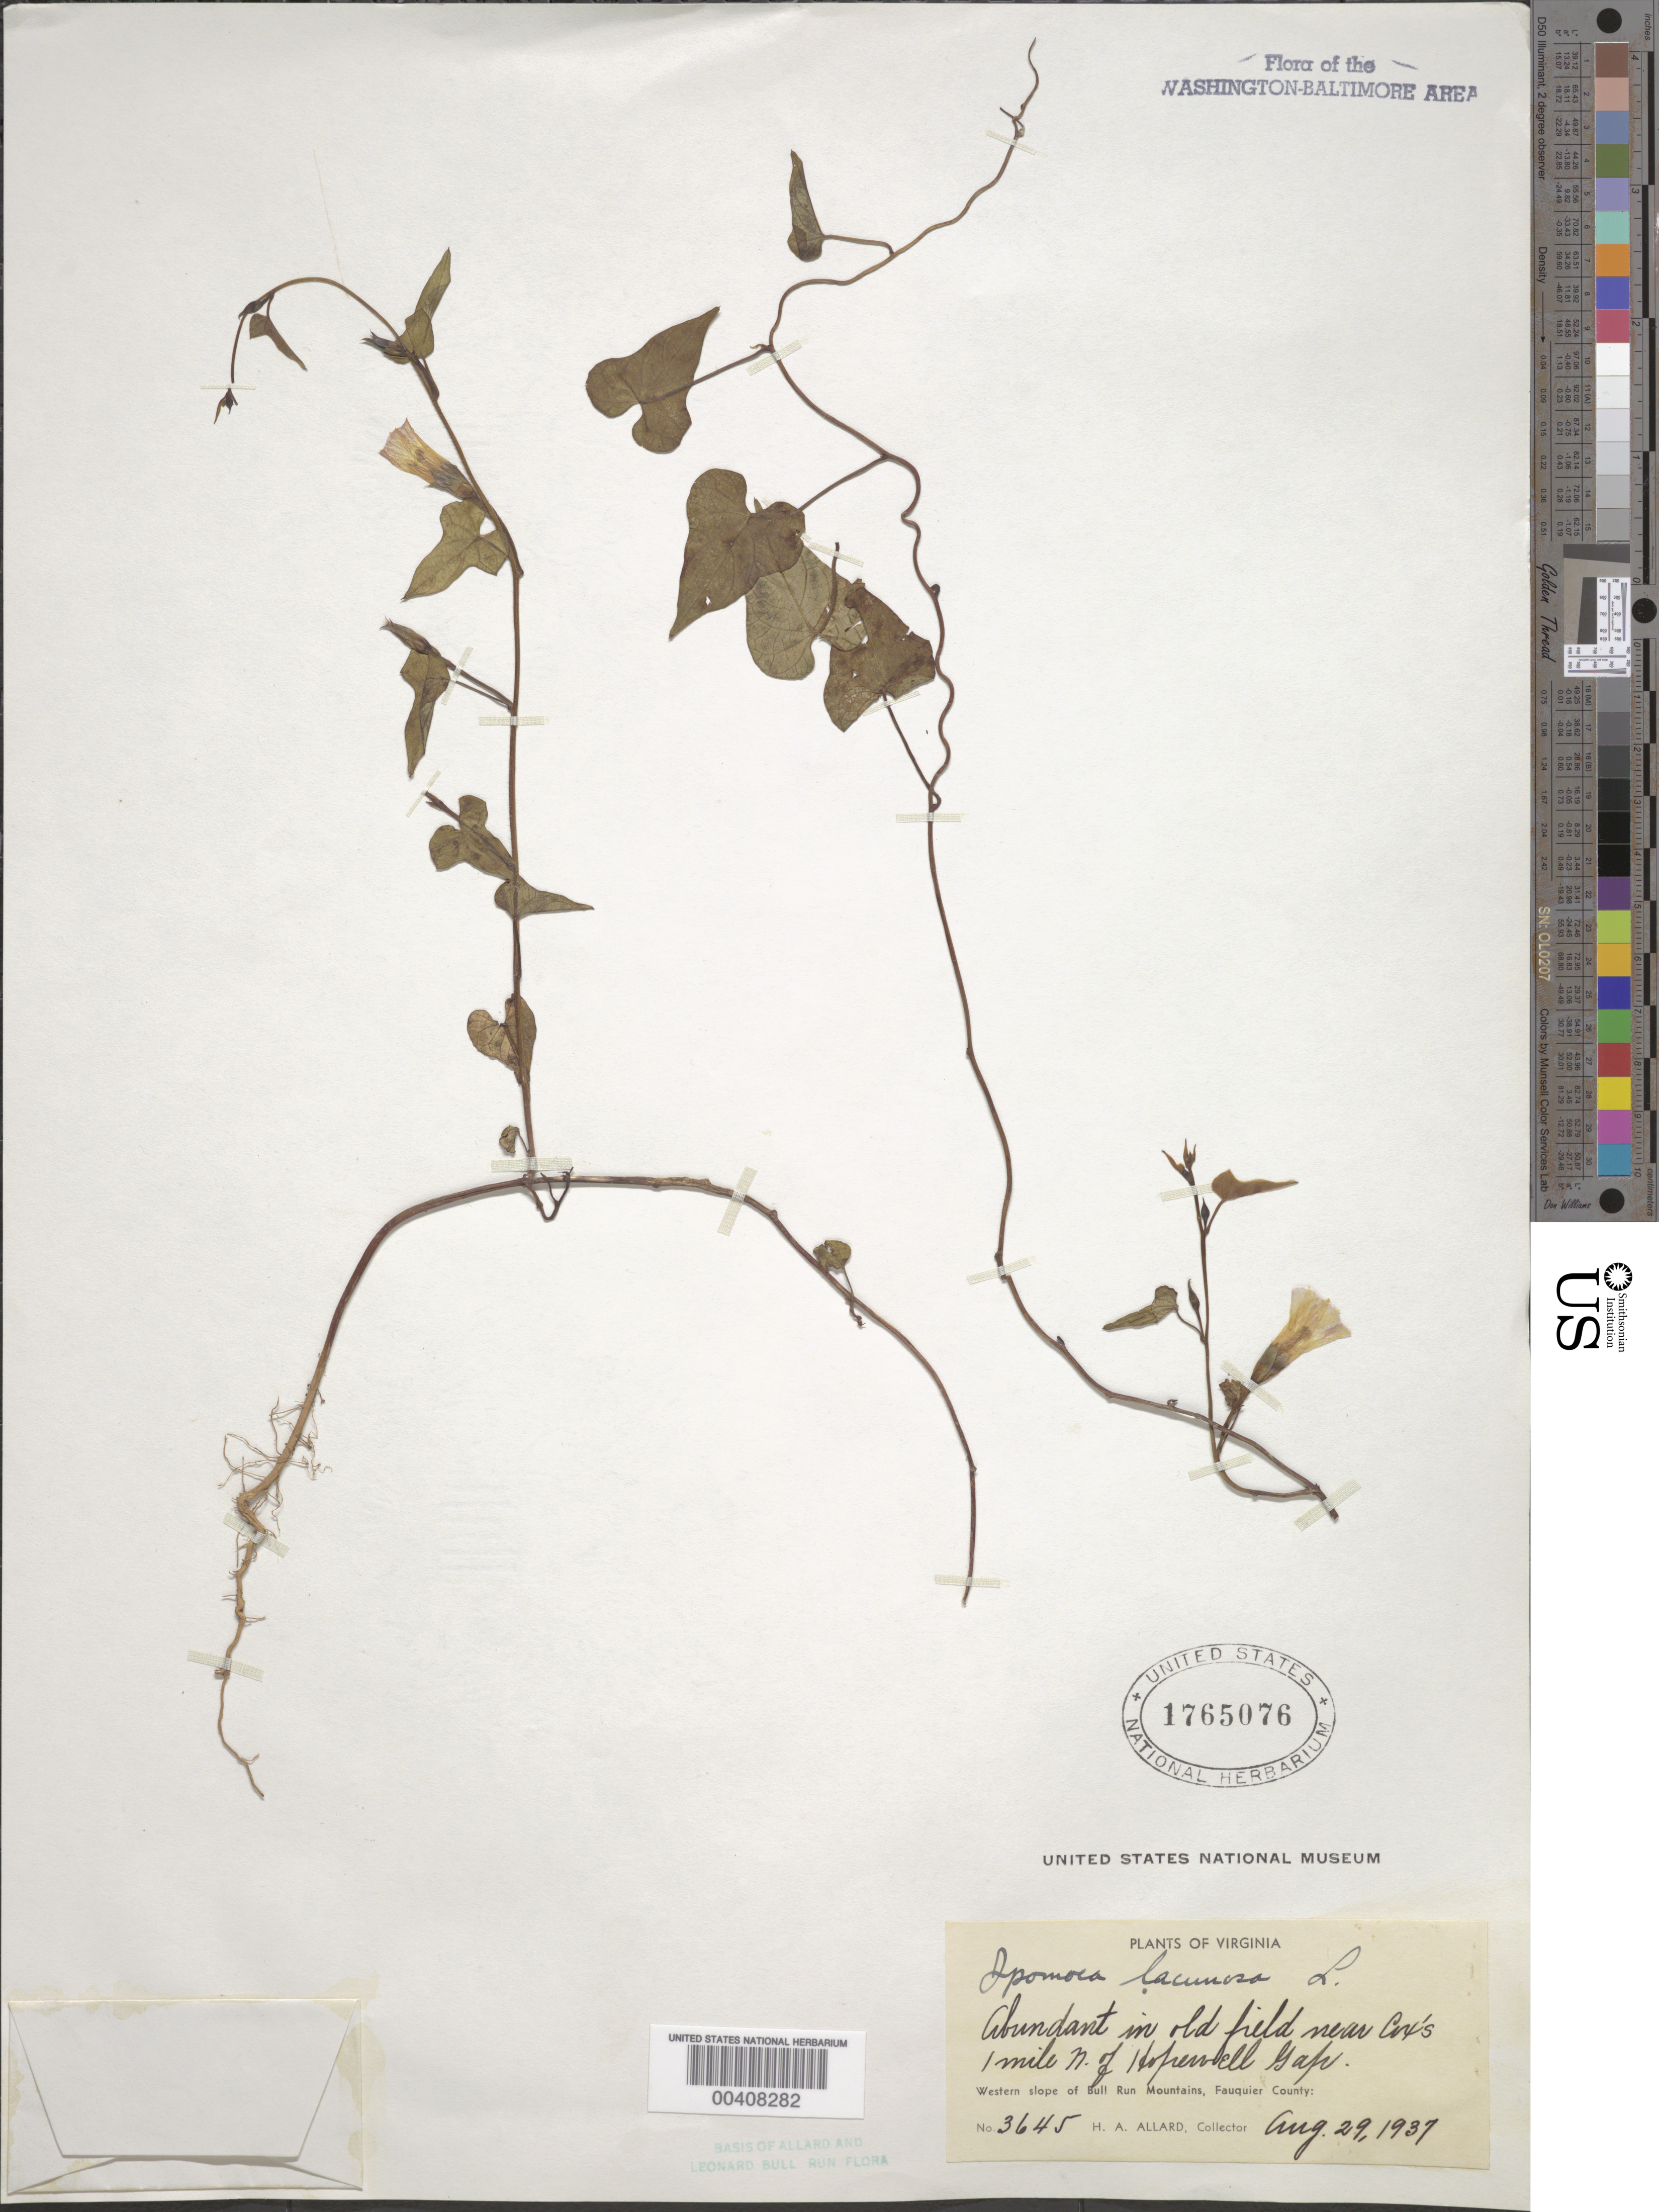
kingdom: Plantae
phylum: Tracheophyta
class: Magnoliopsida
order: Solanales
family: Convolvulaceae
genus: Ipomoea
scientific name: Ipomoea lacunosa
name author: L.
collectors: H. A. Allard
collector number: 3645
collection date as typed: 29 Aug 1937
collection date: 1937-08-29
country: United States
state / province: Virginia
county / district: Fauquier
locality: Ins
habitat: Old field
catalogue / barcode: US 1765076